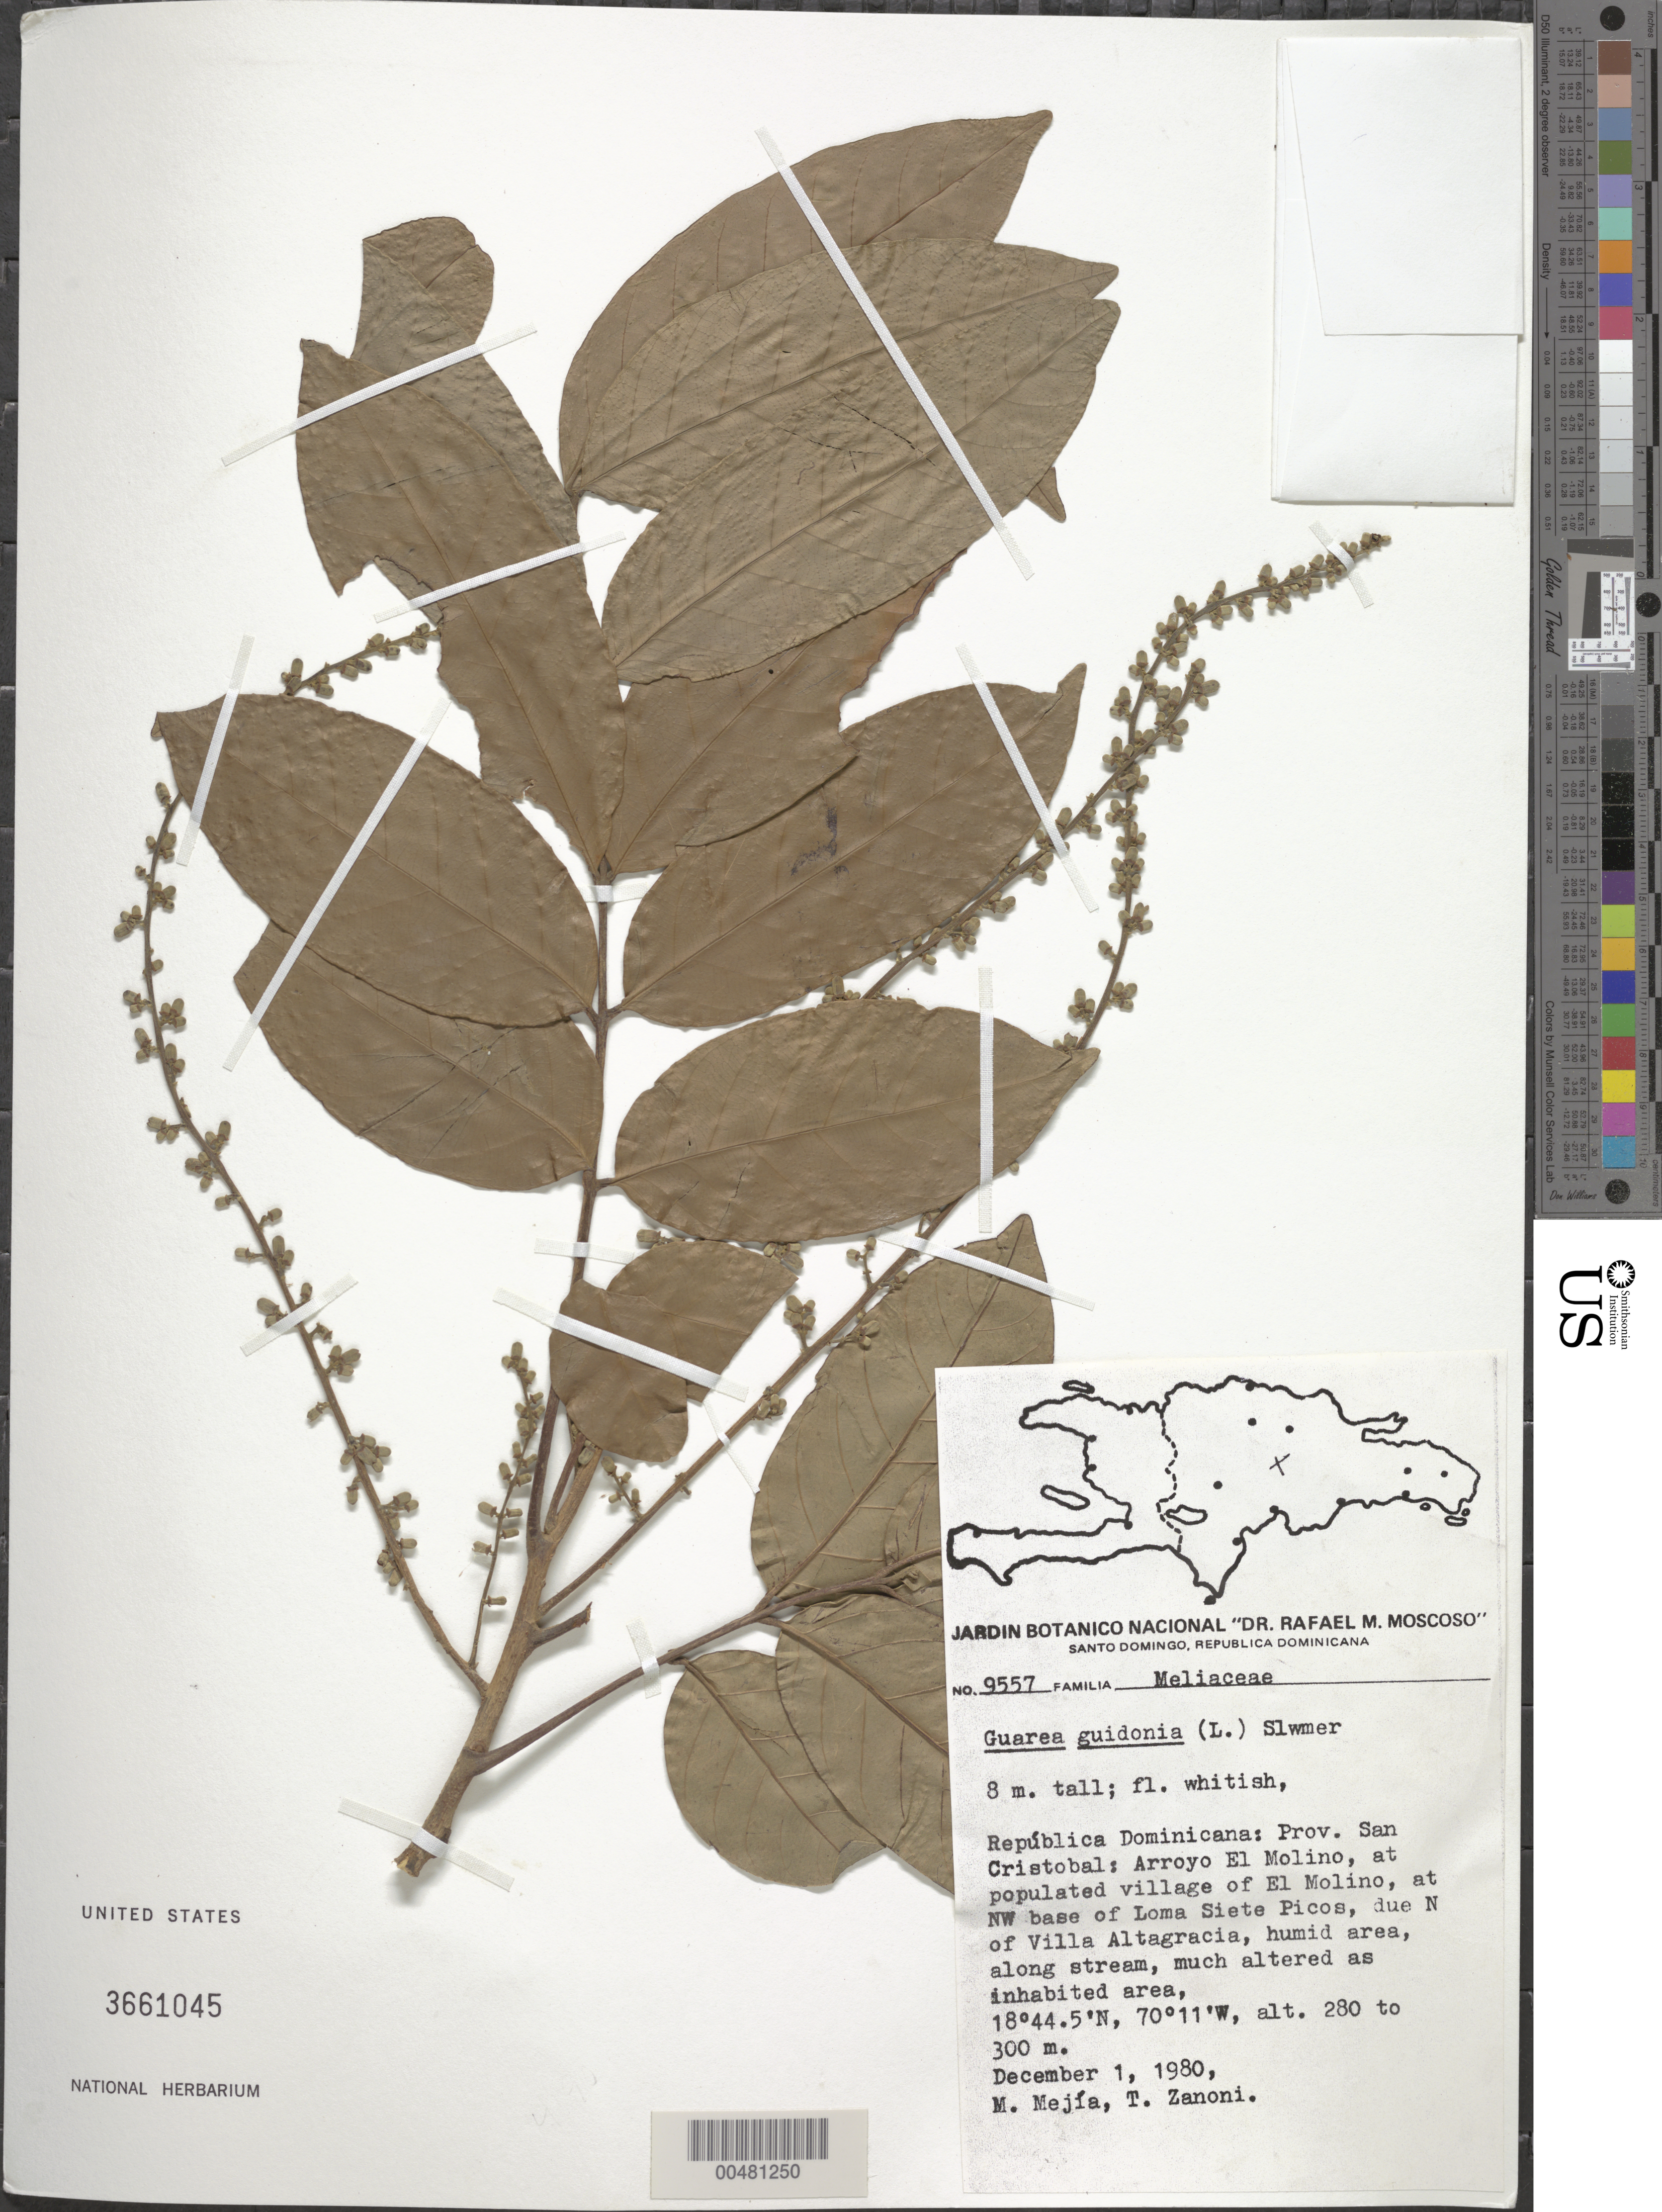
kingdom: Plantae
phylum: Tracheophyta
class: Magnoliopsida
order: Sapindales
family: Meliaceae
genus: Guarea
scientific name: Guarea guidonia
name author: (L.) Sleumer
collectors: M. Mejia & T. A. Zanoni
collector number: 9557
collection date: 1980-12-01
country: Dominican Republic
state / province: San Cristóbal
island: Hispaniola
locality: Arroyo El Molino, at populated village of El Molino, at NW base of Loma Siete Picos, due N of Villa Altagracia.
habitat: Humid area, along stream, much altered as inhabited area.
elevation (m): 280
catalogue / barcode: US 3661045